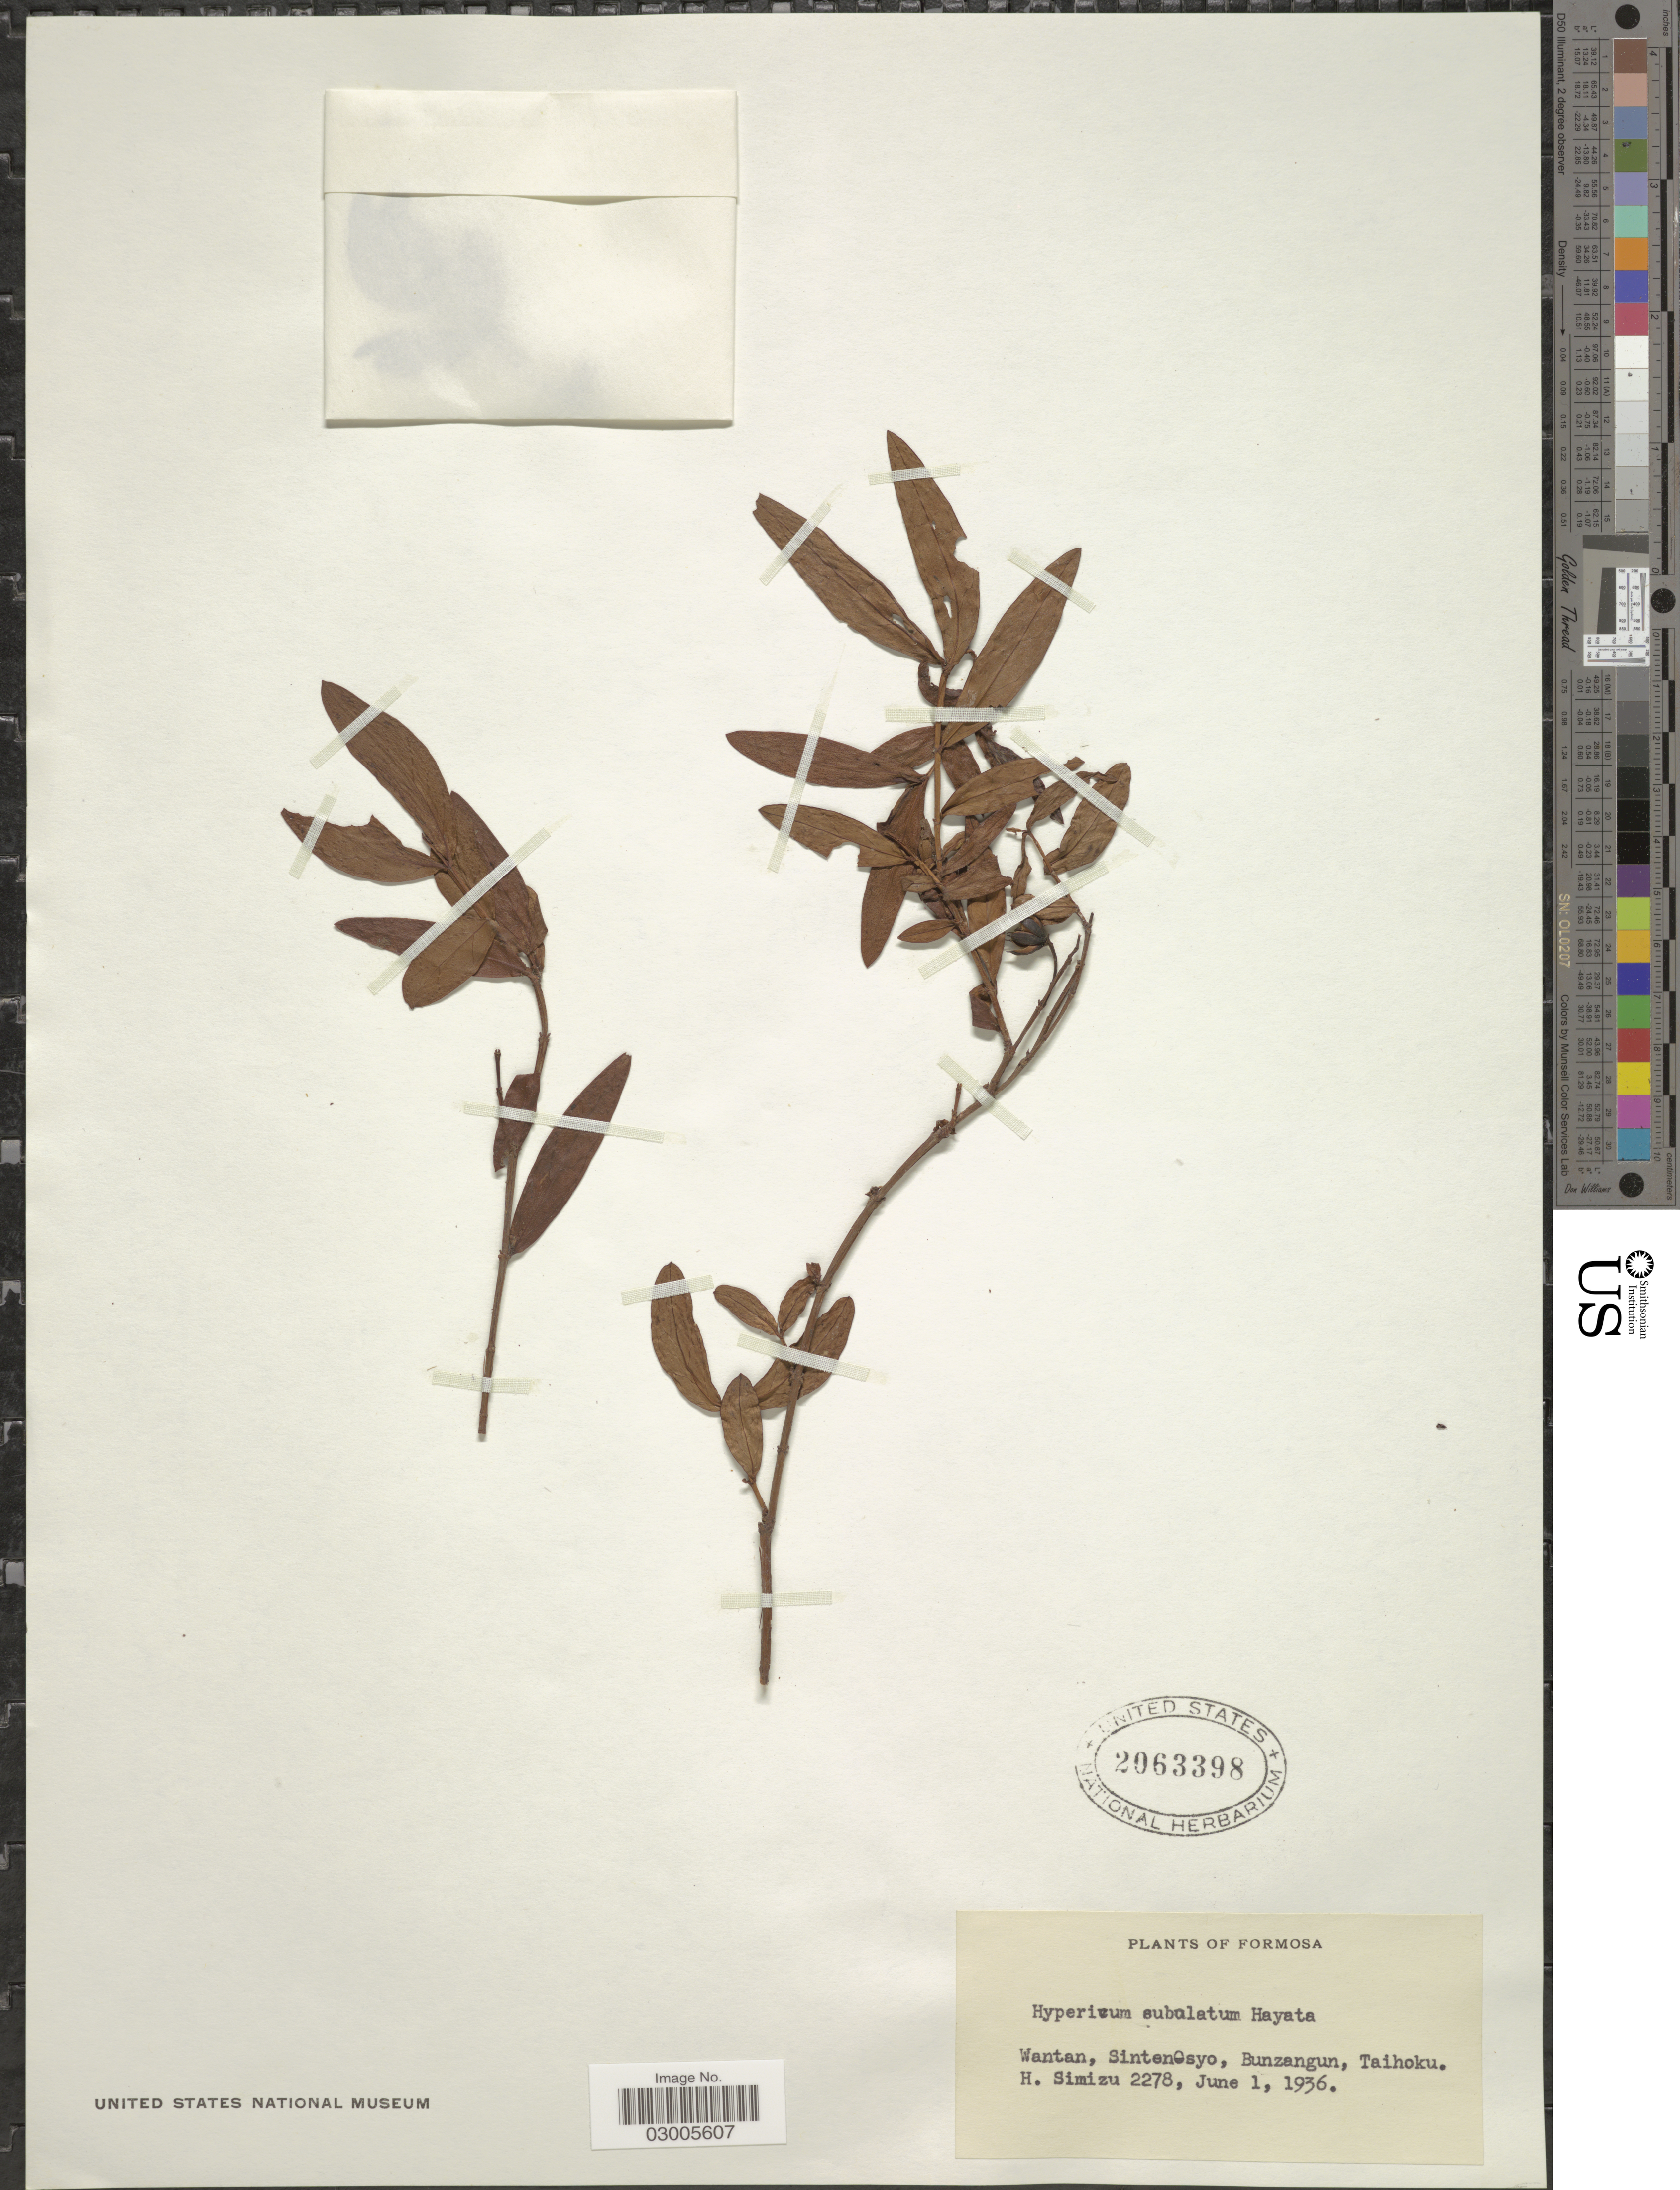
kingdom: Plantae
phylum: Tracheophyta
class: Magnoliopsida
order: Malpighiales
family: Hypericaceae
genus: Hypericum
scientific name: Hypericum subalatum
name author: Hayata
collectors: H. Simizu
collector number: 2278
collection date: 1936-06-01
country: Taiwan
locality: Formosa. Wantan, Sinten-syo [interpreted], Bunzangun, Taihoku.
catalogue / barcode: US 2063398